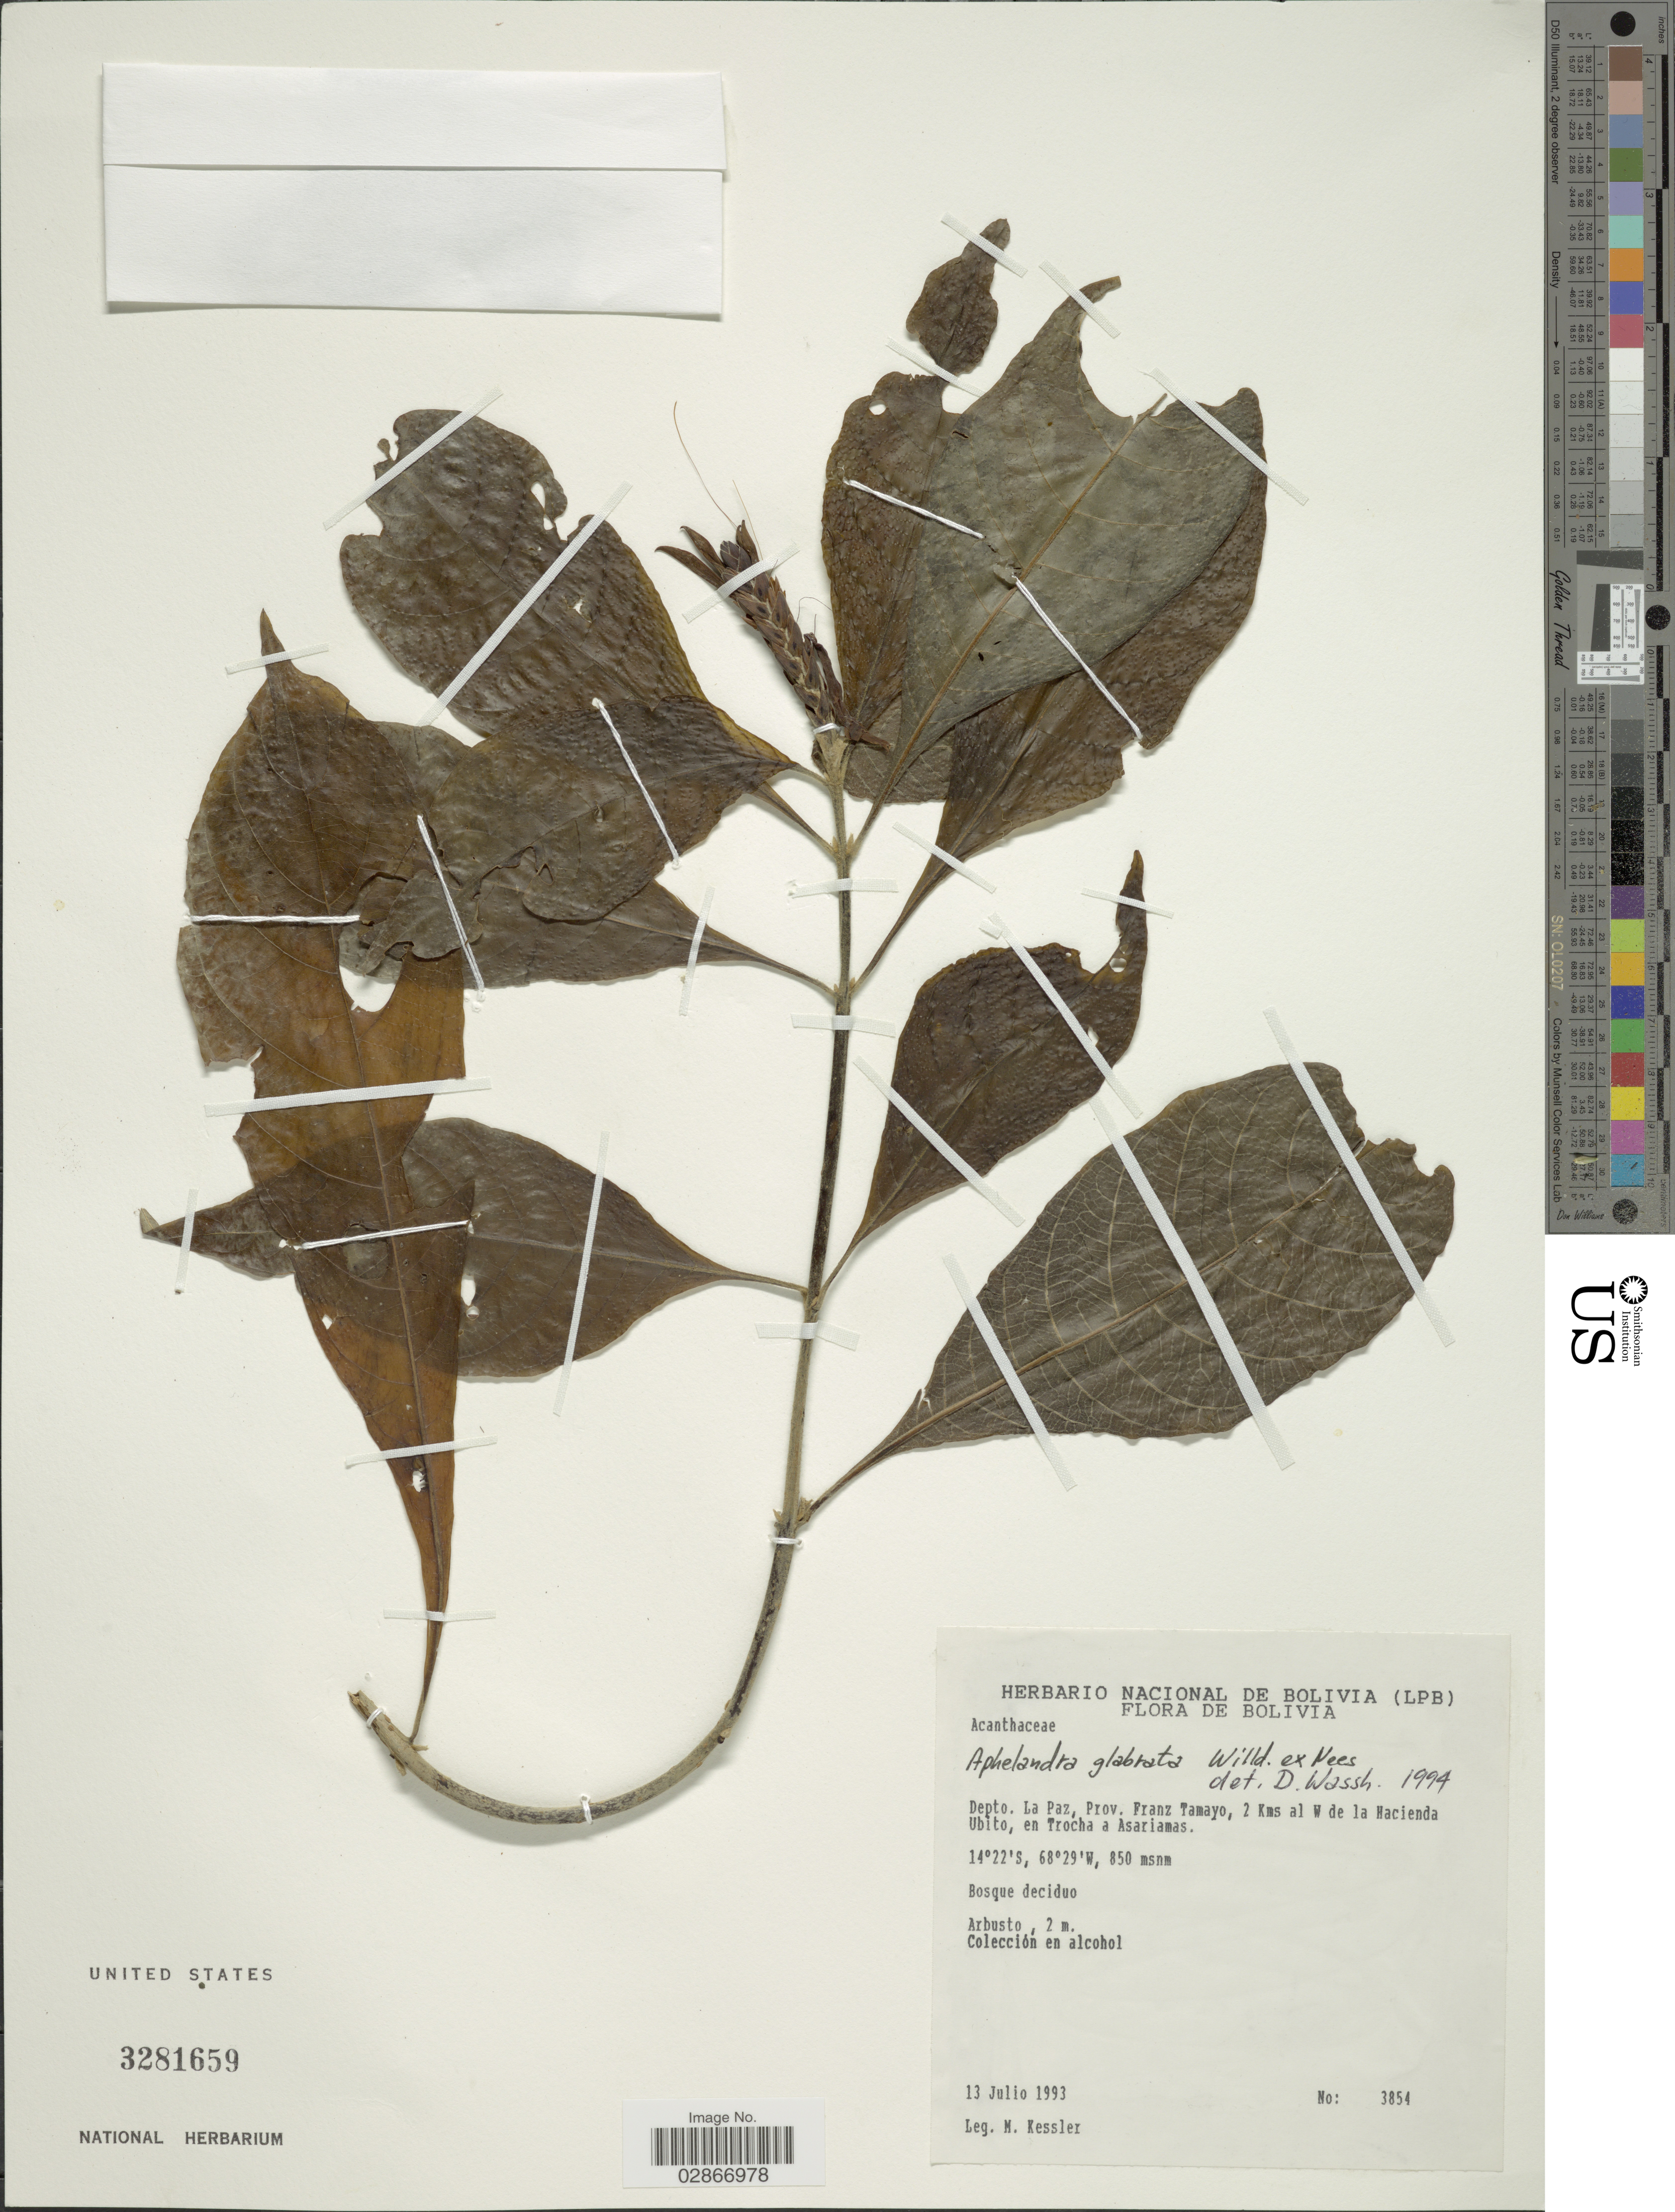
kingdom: Plantae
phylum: Tracheophyta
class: Magnoliopsida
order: Lamiales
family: Acanthaceae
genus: Aphelandra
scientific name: Aphelandra glabrata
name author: Willd. ex Nees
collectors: M. Kessler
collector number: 3854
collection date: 1993-07-13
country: Bolivia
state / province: La Paz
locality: Depto. La Paz, Prov. Franz Tamayo, 2 Kms al W de la Hacienda Ubìto, en Trocha a Asariamas.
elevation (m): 850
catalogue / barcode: US 3281659